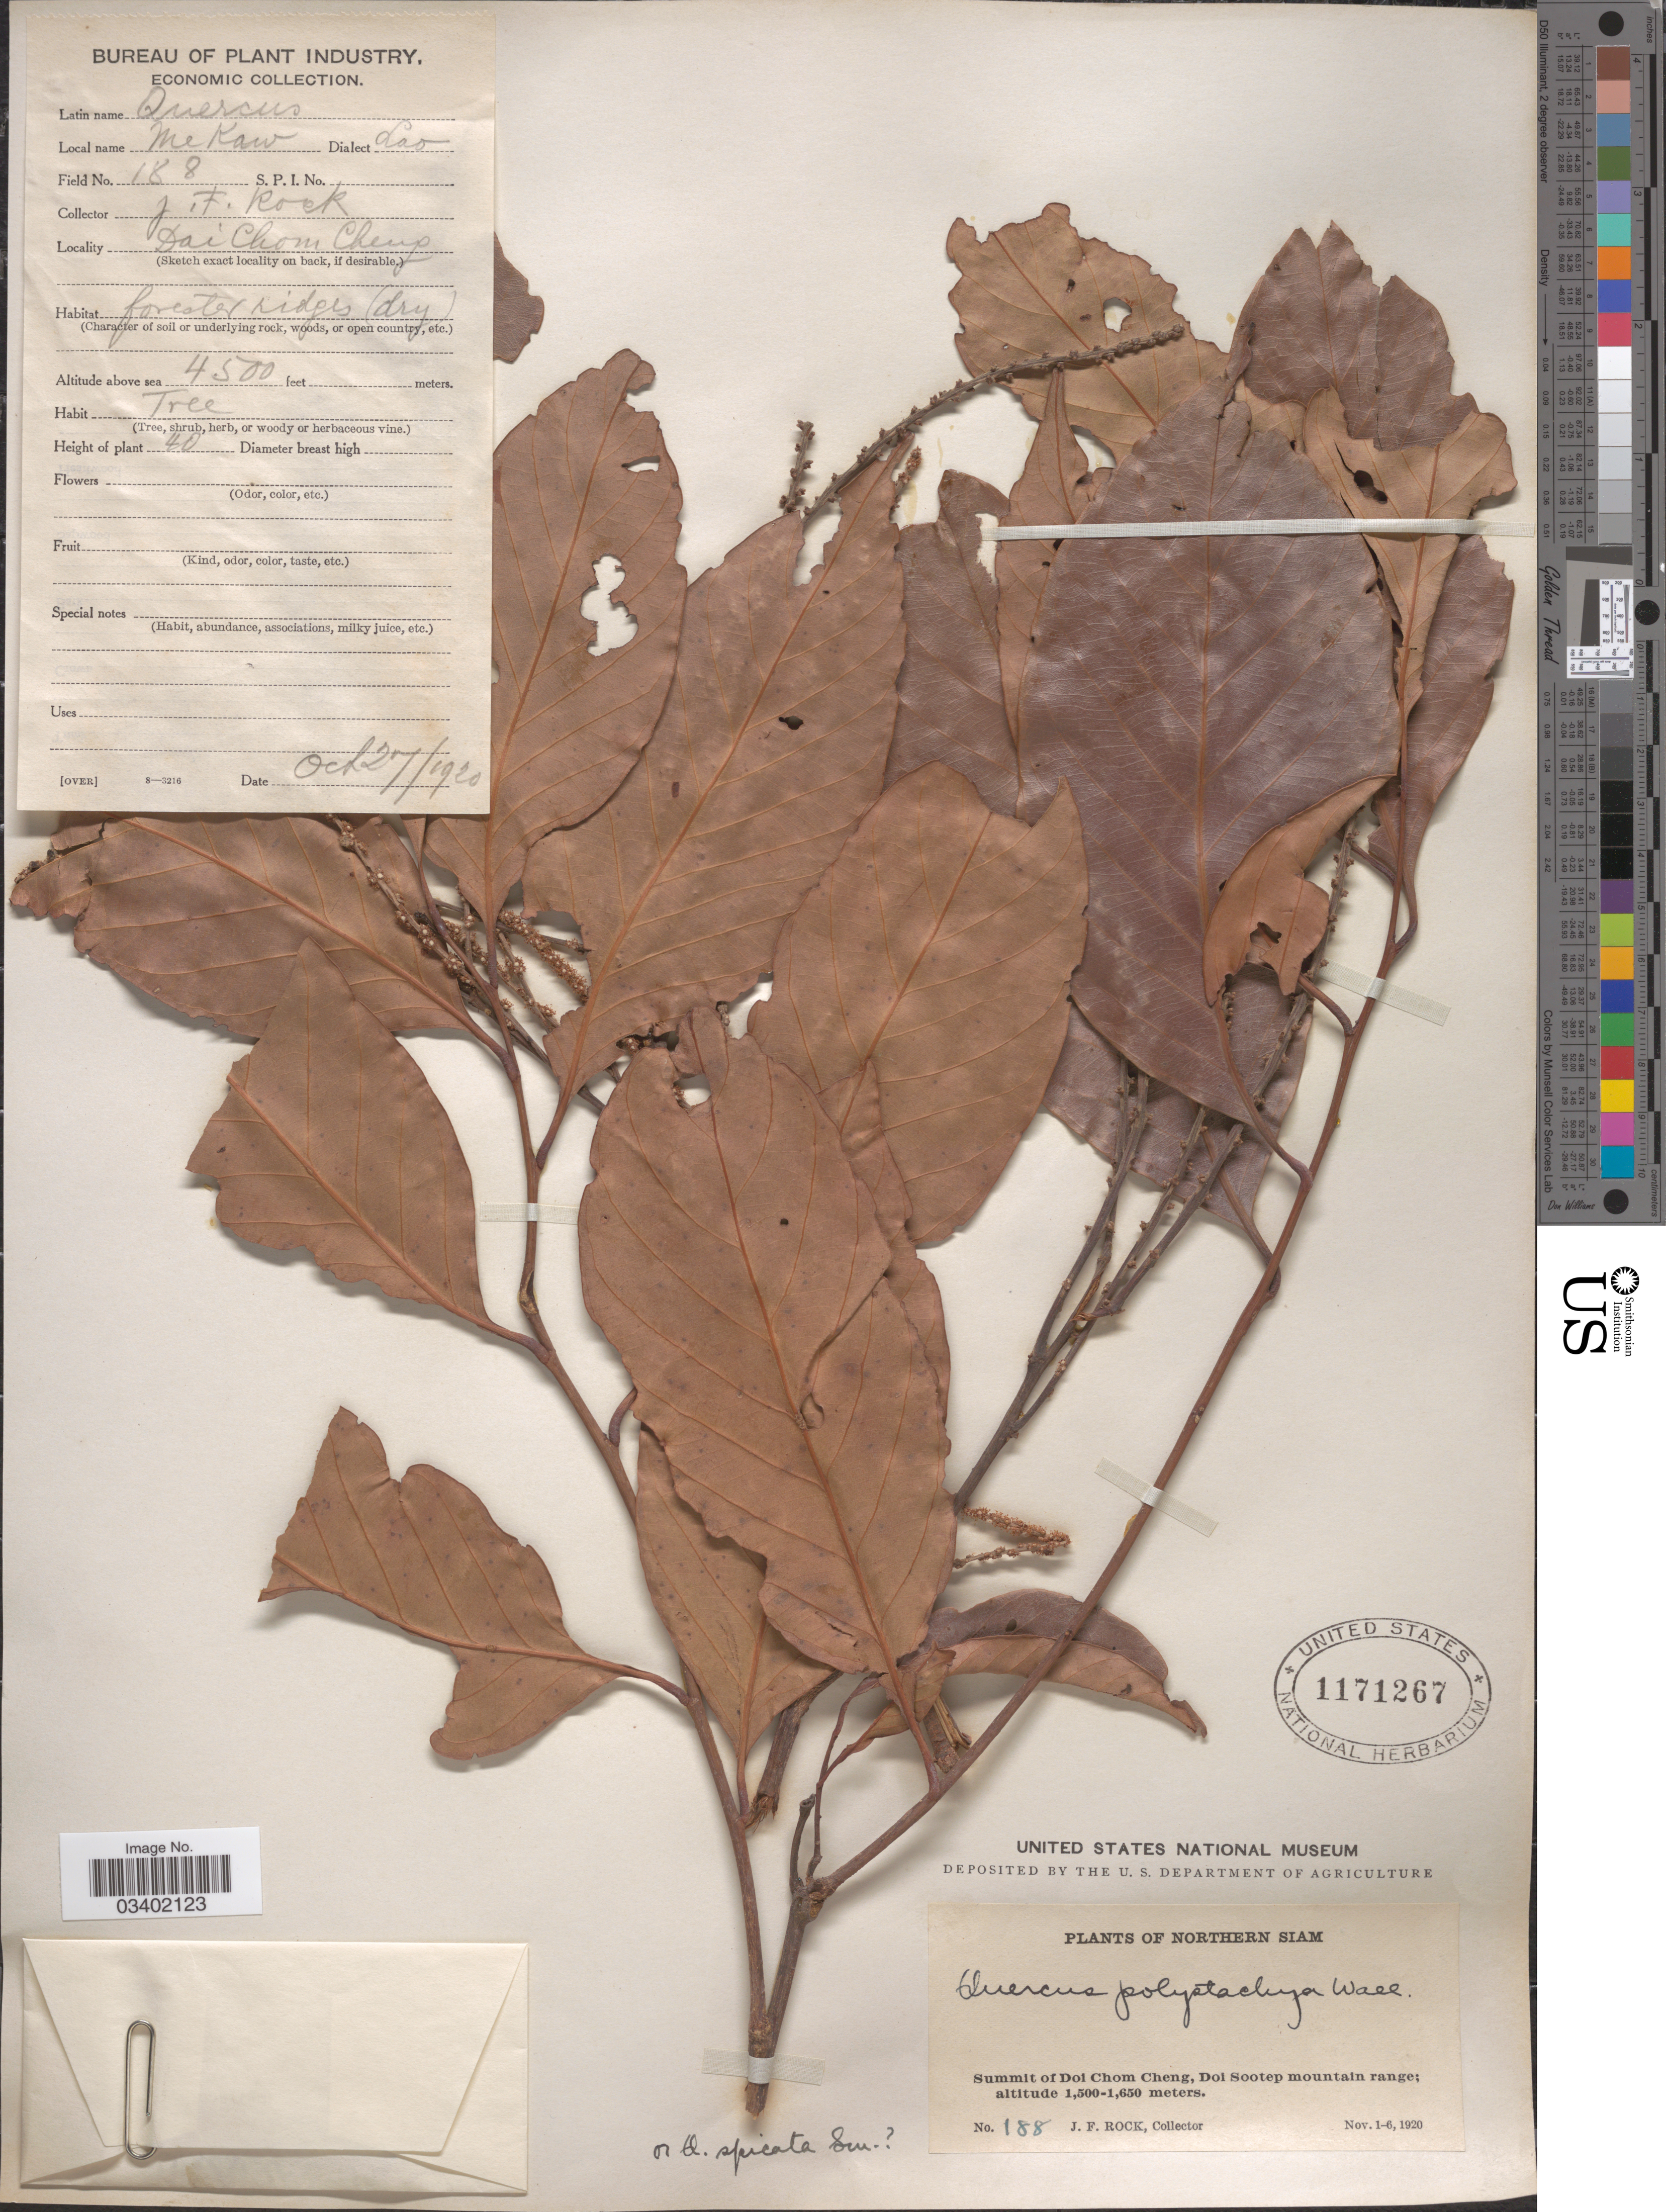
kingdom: Plantae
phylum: Tracheophyta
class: Magnoliopsida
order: Fagales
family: Fagaceae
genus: Lithocarpus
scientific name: Lithocarpus polystachyus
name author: (Wall. ex A. DC.) Rehder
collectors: J. Rock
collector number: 188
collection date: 1920-10-27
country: Thailand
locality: Doi Chom Cheng. Northern Siam. Summit of Doi Chom Cheng, Doi Sootep mountain range.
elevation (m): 1372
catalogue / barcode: US 1171267